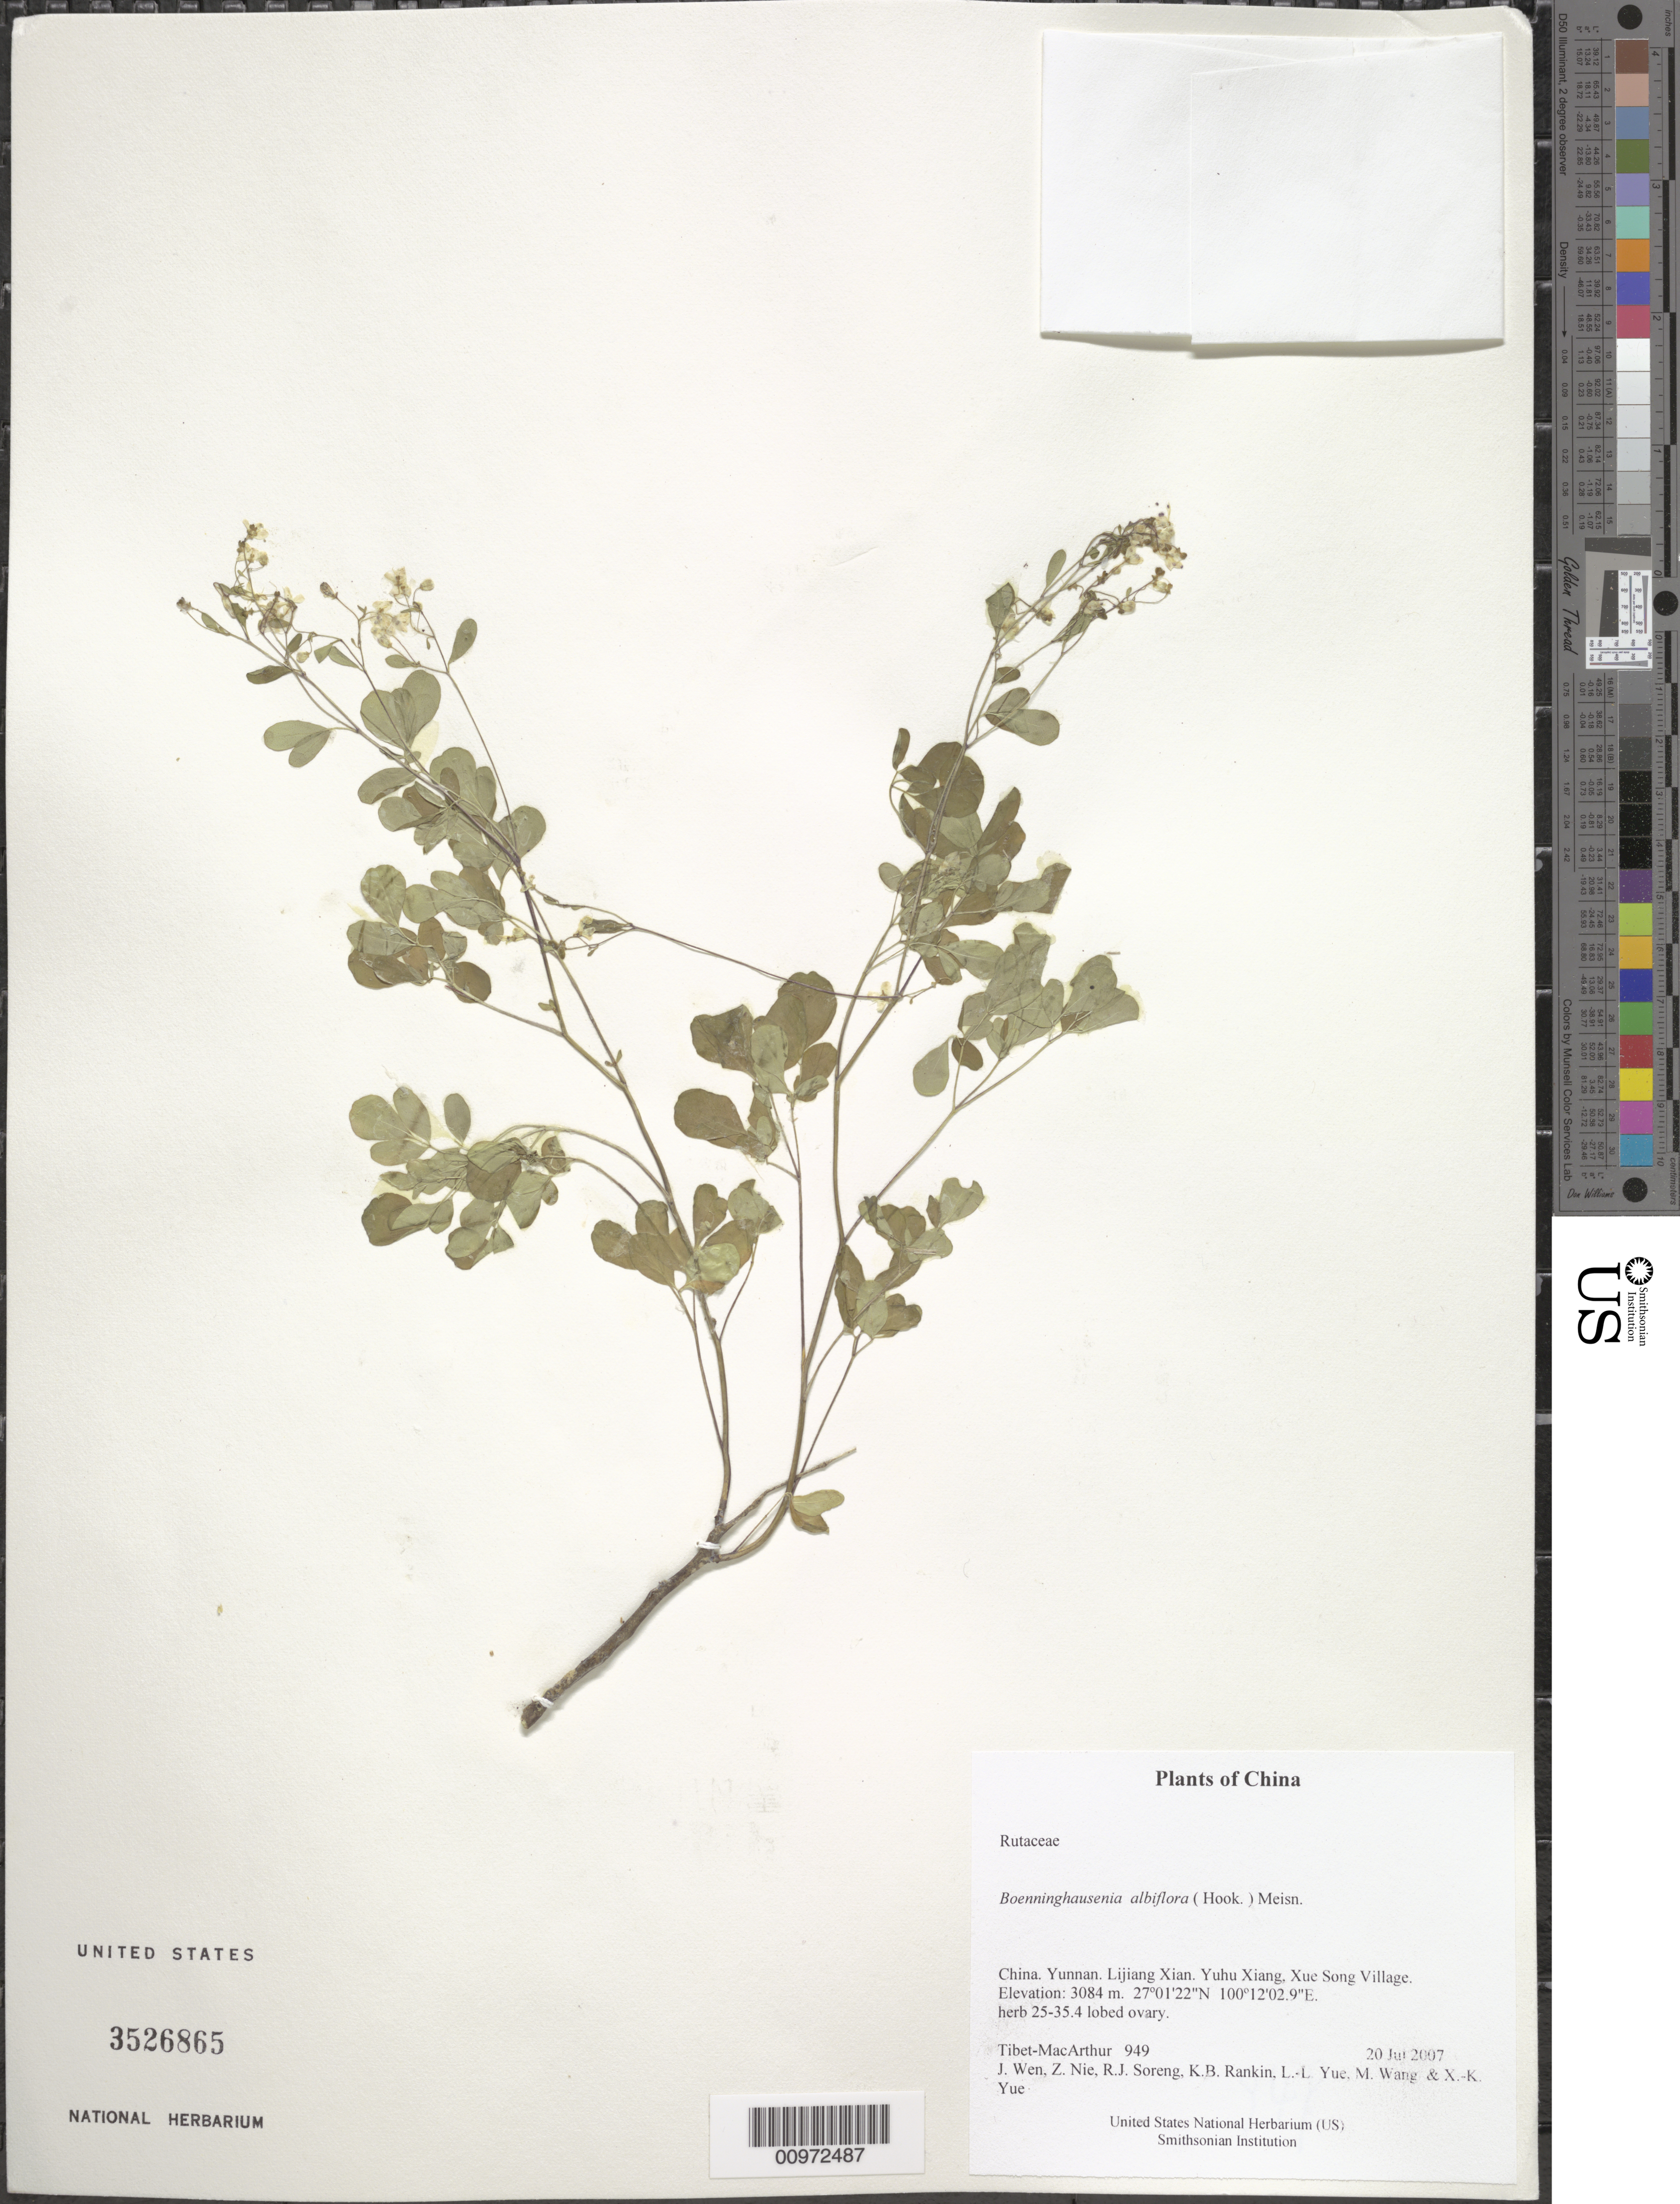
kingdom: Plantae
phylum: Tracheophyta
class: Magnoliopsida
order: Sapindales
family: Rutaceae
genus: Boenninghausenia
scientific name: Boenninghausenia albiflora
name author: (Hook.) Meisn.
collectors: Tibet-MacArthur, J. Wen, Z. Nie, R. J. Soreng, K. Rankin, L. Yue, M. Wang & X. Yue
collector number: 949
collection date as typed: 20 Jul 2007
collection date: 2007-07-20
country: China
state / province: Yunnan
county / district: Lijiang Xian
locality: Yuhu Xiang, Xue Song Village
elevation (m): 3084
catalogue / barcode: US 3526865